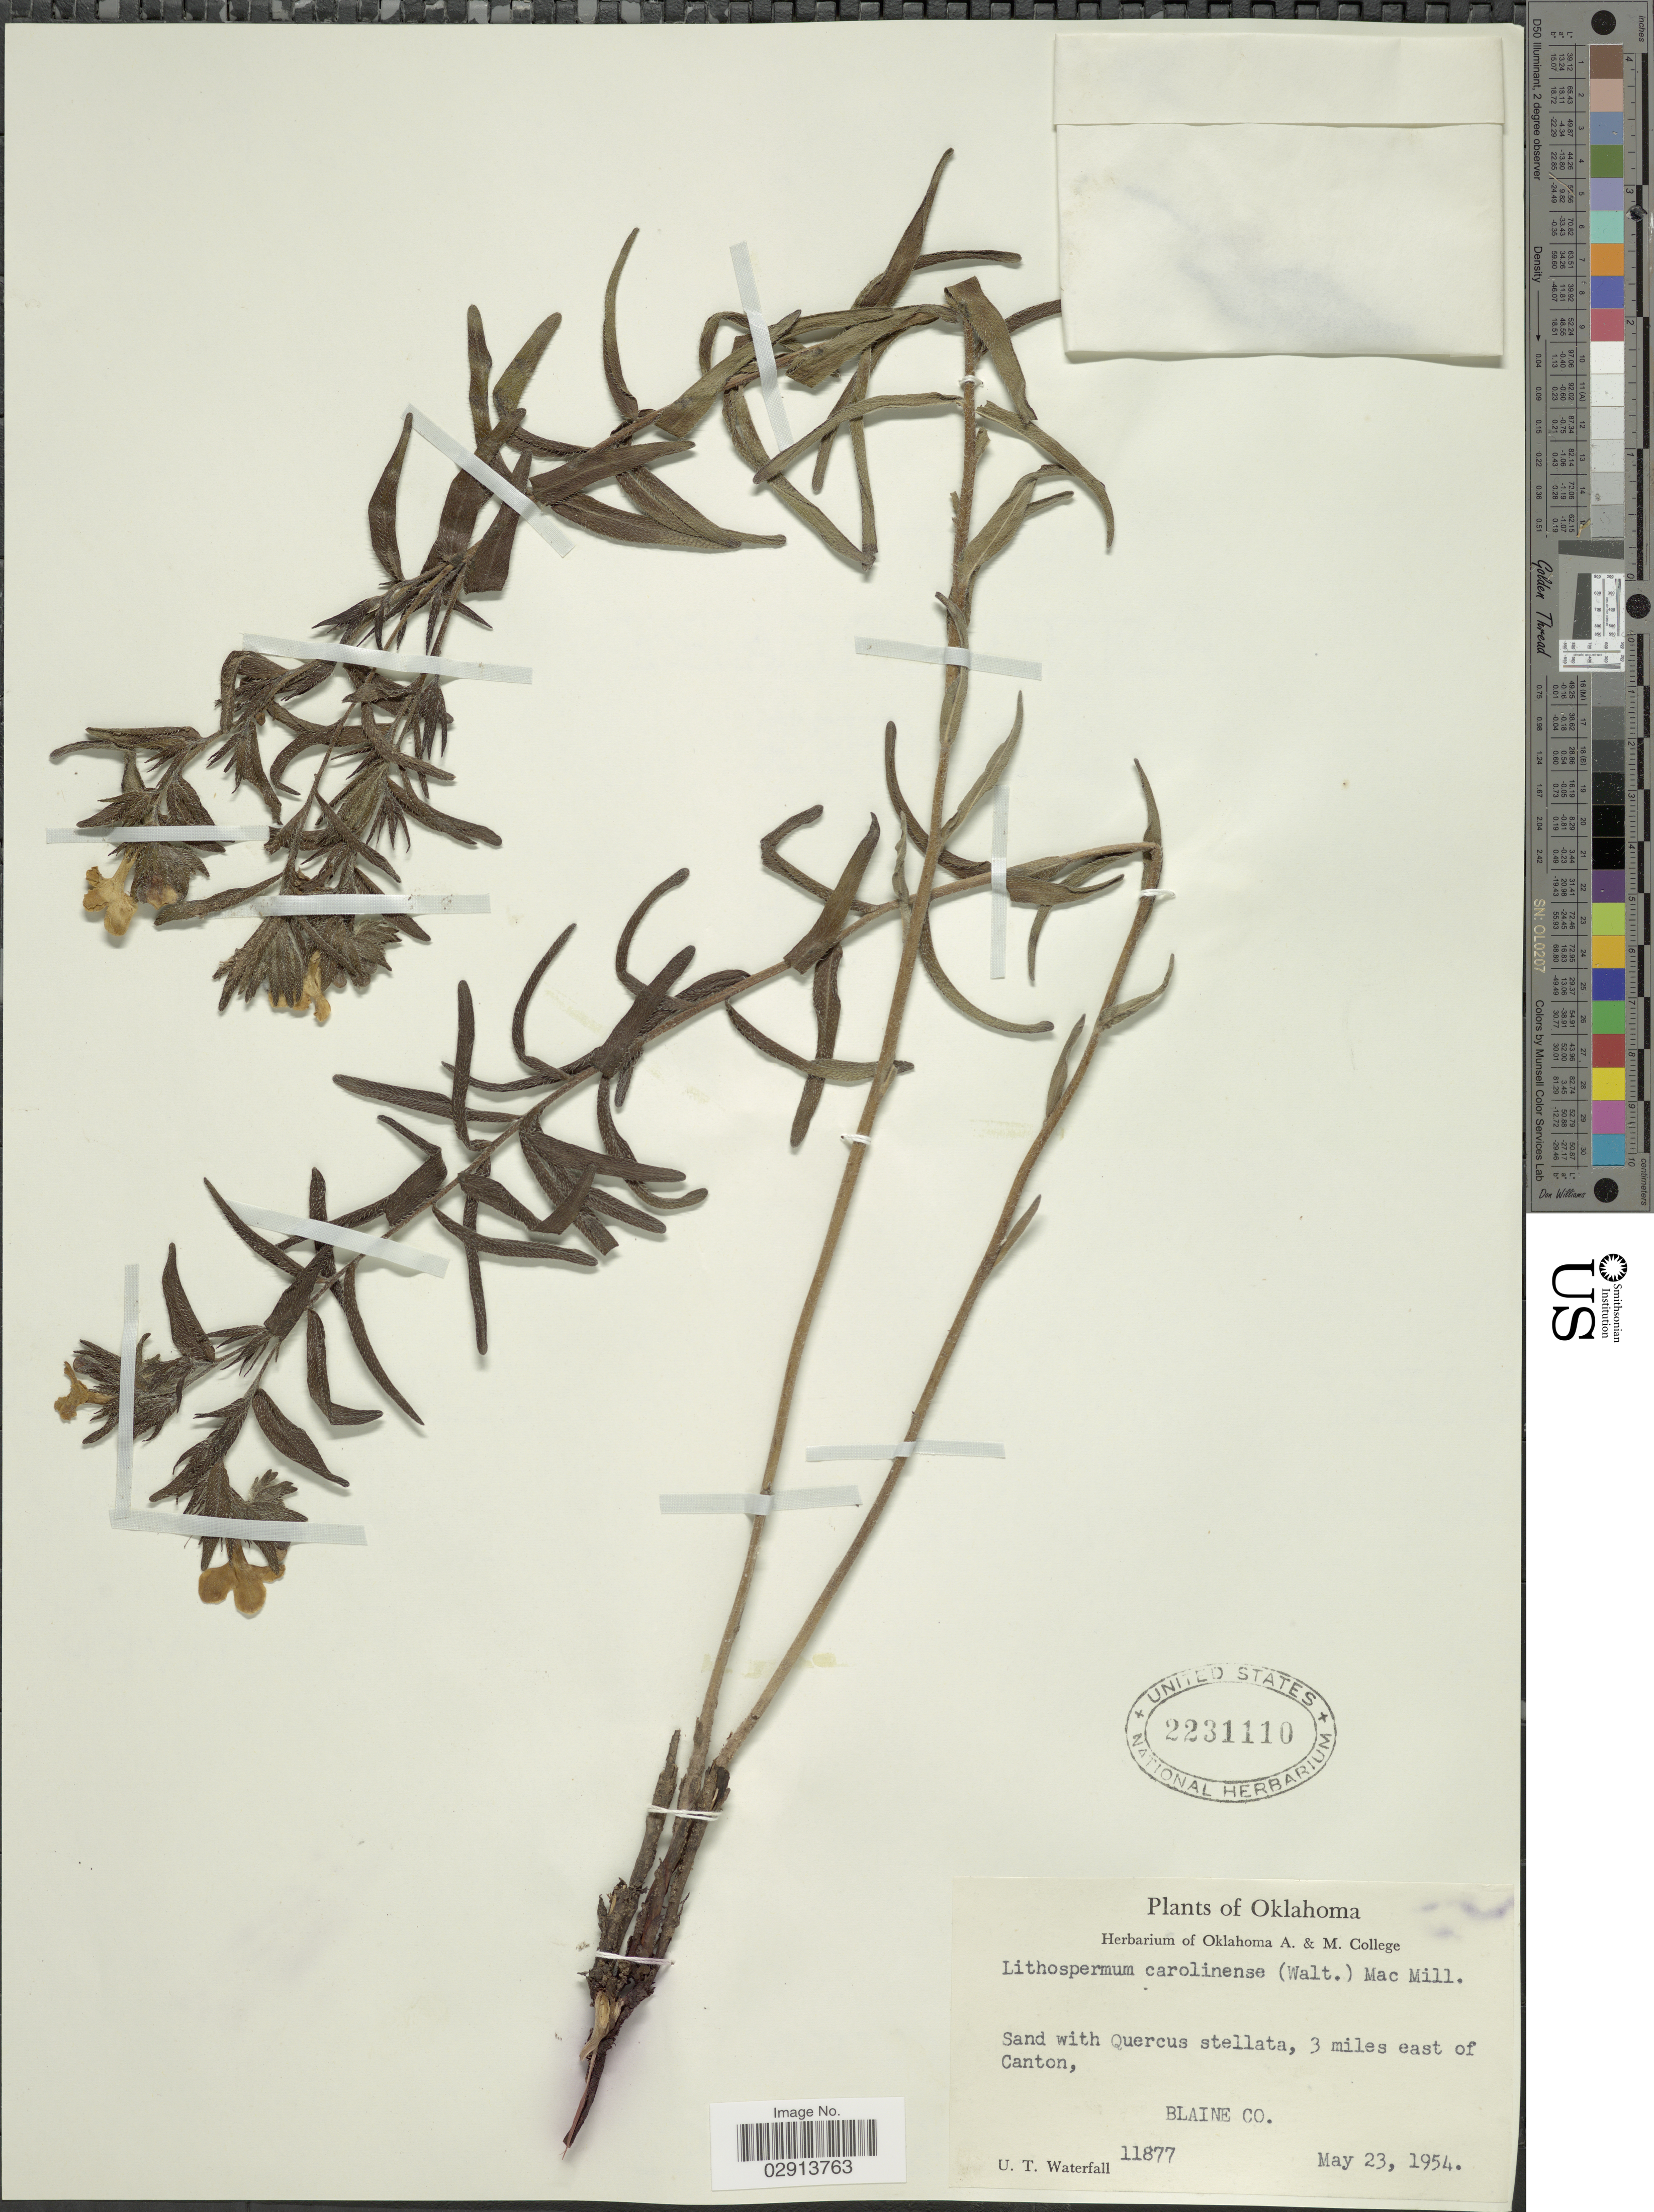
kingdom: Plantae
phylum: Tracheophyta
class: Magnoliopsida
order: Boraginales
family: Boraginaceae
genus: Lithospermum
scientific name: Lithospermum caroliniense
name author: (J.F. Gmel.) MacMill.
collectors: U. T. Waterfall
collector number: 11877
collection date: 1954-05-23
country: United States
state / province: Oklahoma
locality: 3 miles east of Canton, Blaine Co.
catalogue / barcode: US 2231110